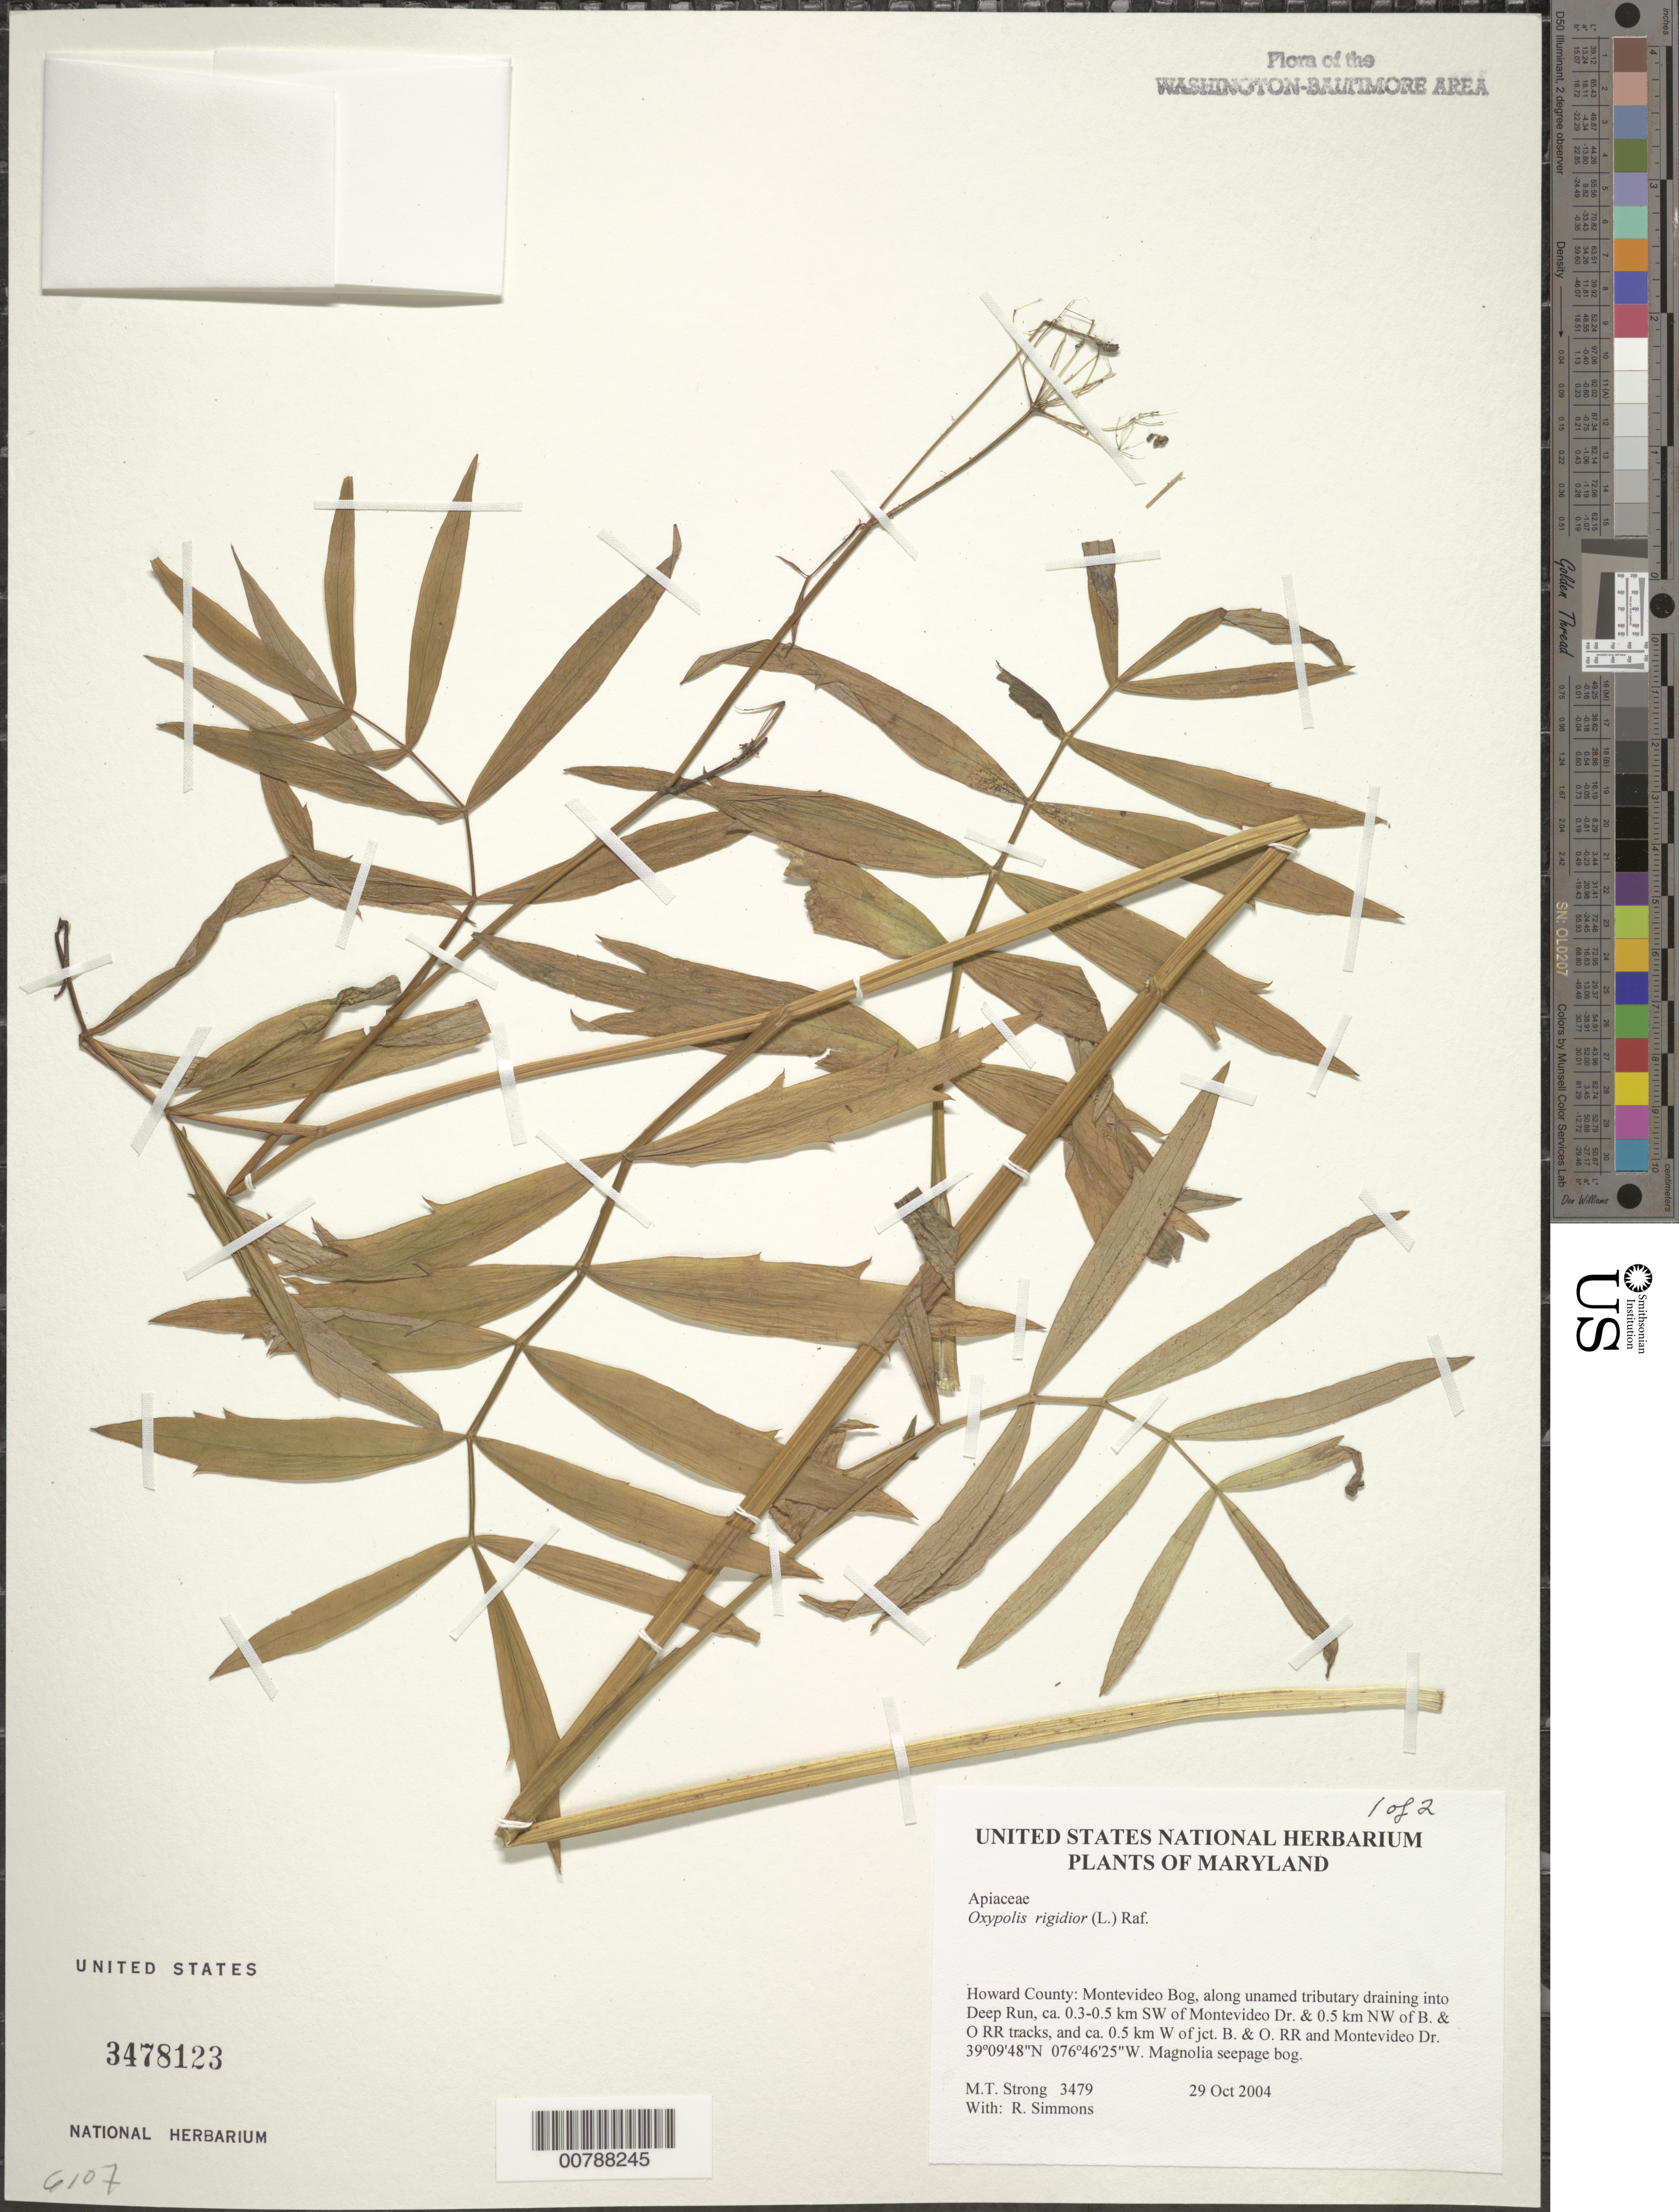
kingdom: Plantae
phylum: Tracheophyta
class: Magnoliopsida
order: Apiales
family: Apiaceae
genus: Oxypolis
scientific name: Oxypolis rigidior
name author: (L.) Raf.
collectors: M. T. Strong & R. B. Simmons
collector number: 3479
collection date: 2004-10-29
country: United States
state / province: Maryland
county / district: Howard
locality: Montevideo Bog, along unnamed tributary draining into Deep Run, ca. 0.3-0.5 km SW of Montevideo Dr. and 0.5 km NW of B. & O. RR tracks, and ca. 0.5 km W of jct. B. & O. R.R. and Montevideo Dr.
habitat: Magnolia seepage bog.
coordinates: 39 09'48"N, 076 46'25"W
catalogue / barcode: US 3478123